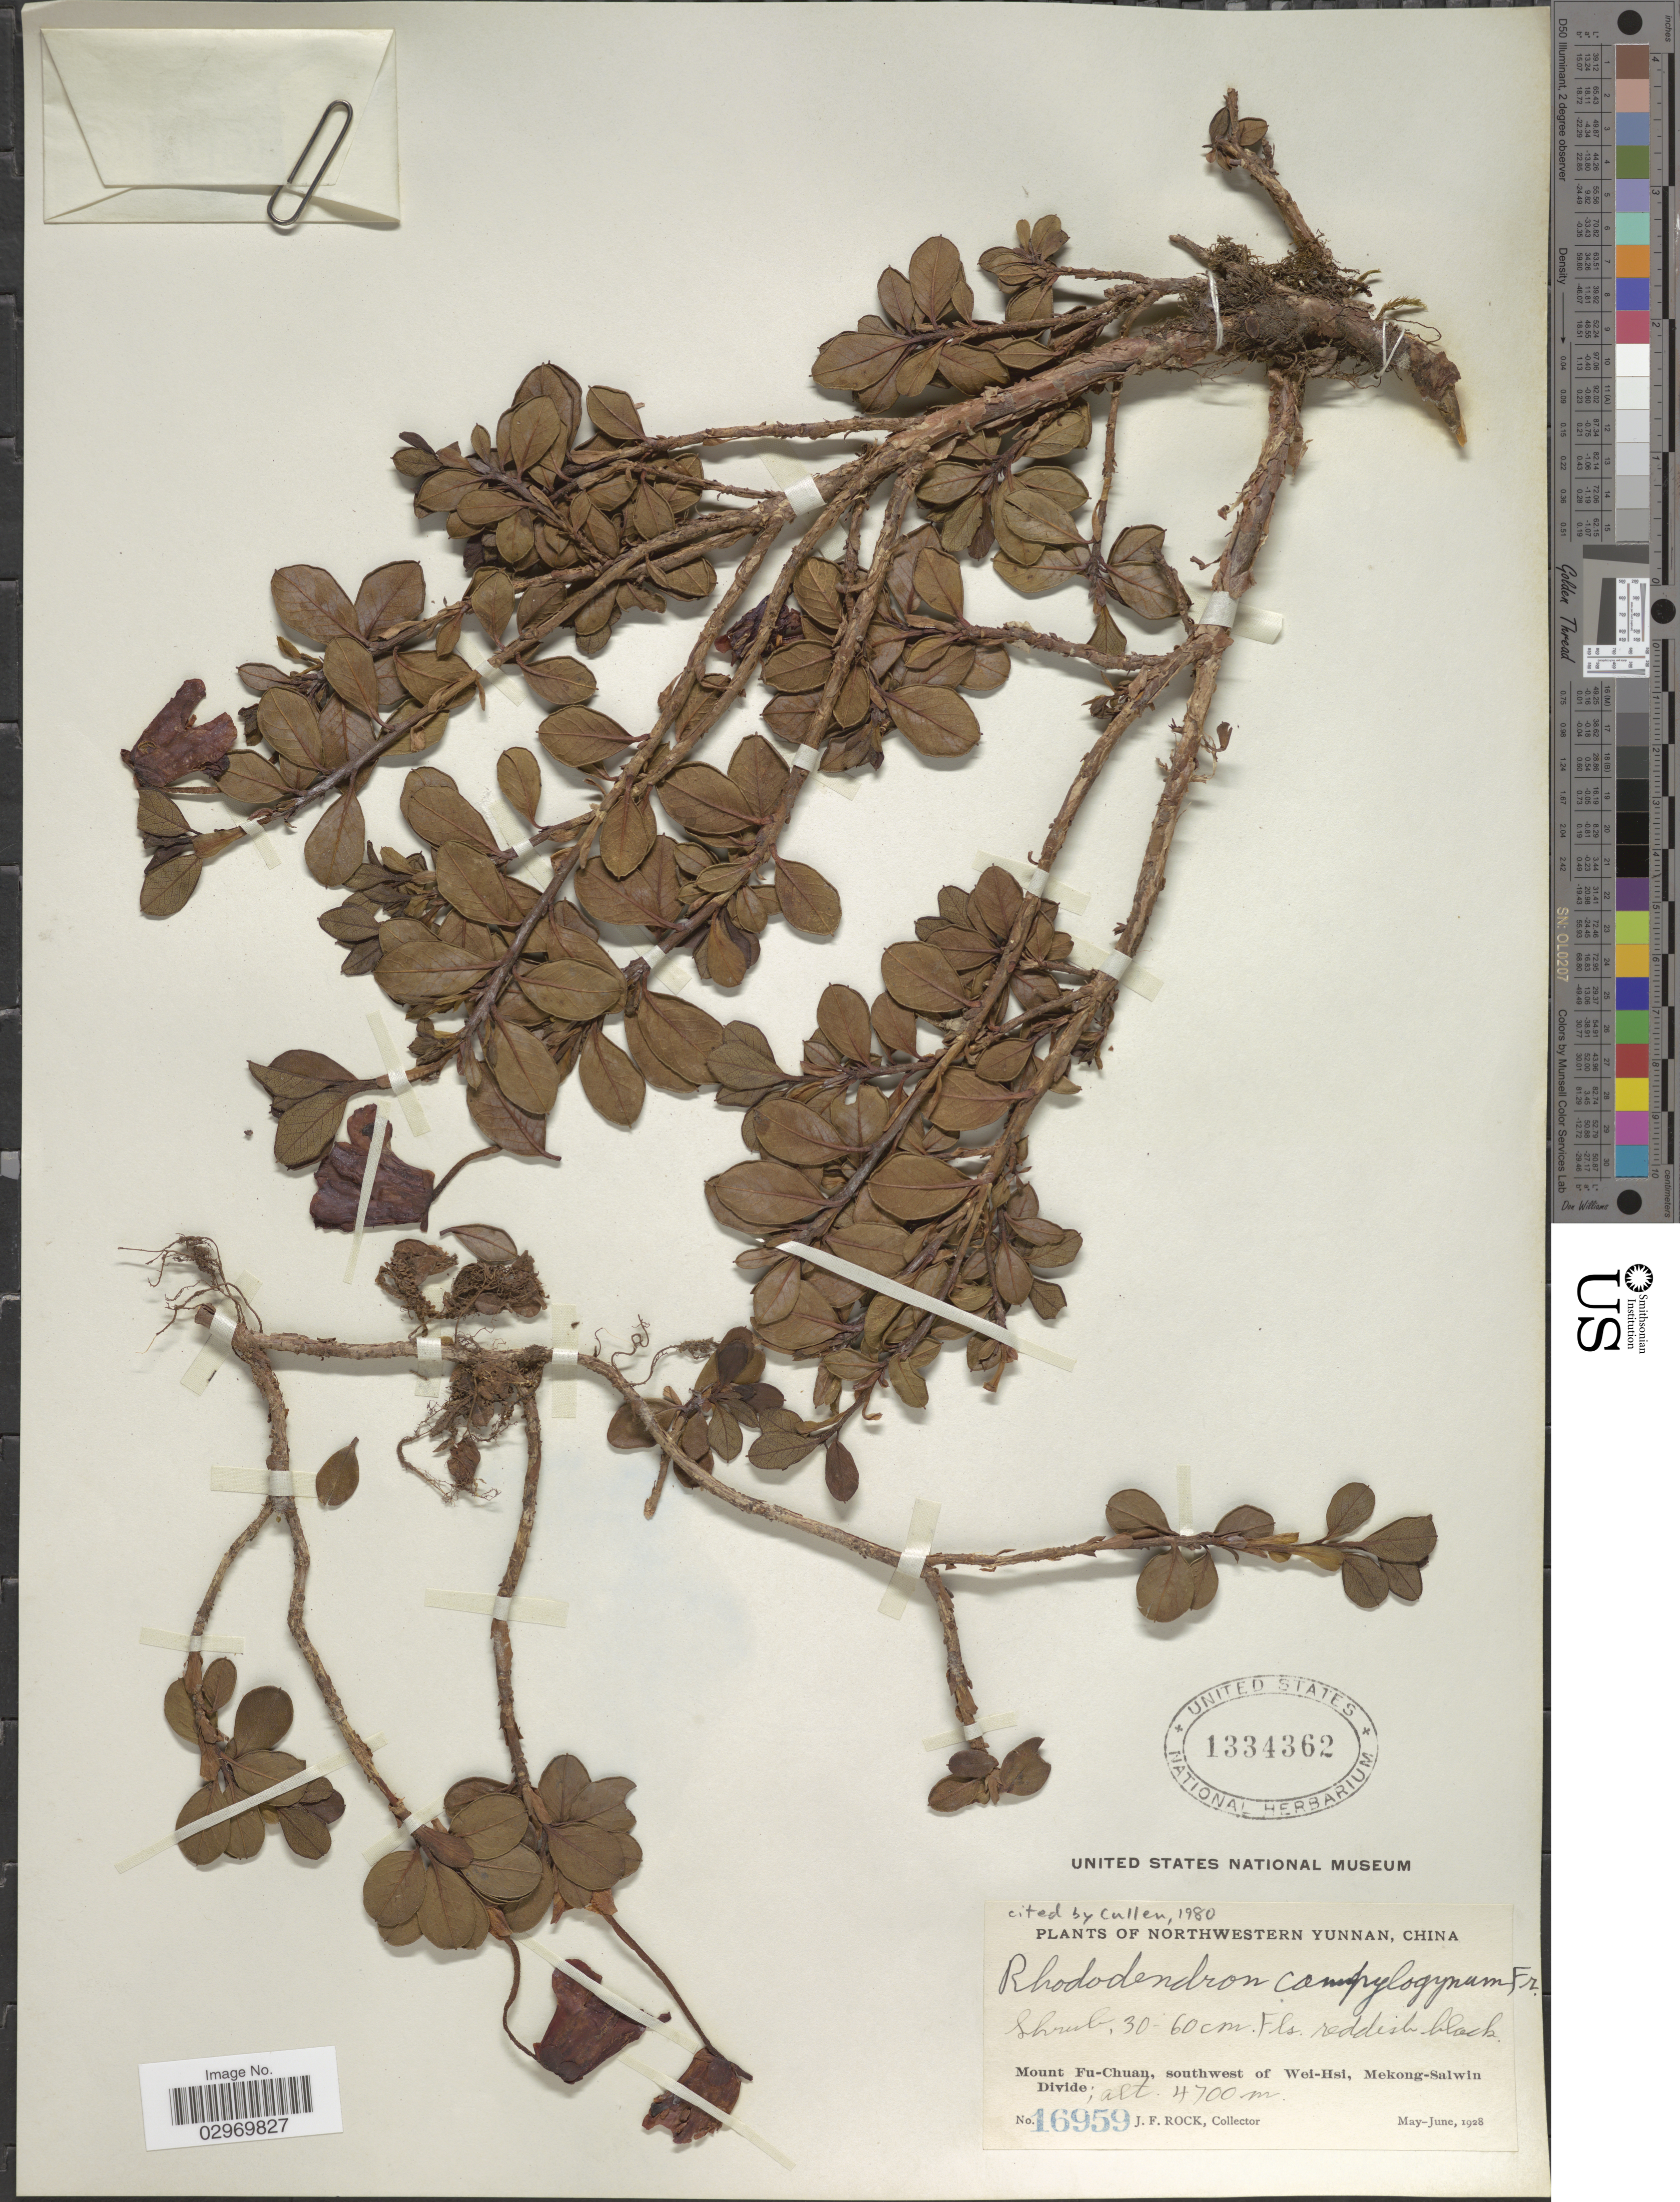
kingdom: Plantae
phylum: Tracheophyta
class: Magnoliopsida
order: Ericales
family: Ericaceae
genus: Rhododendron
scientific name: Rhododendron campylogynum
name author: Franch.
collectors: J. Rock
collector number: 16959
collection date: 1928-05/1928-06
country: China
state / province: Yunnan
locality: Northwestern Yunnan, Mount Fu-Chuan, southwest of Wei-Hsi, Mekong-Salwin Divide.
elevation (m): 4700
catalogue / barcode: US 1334362